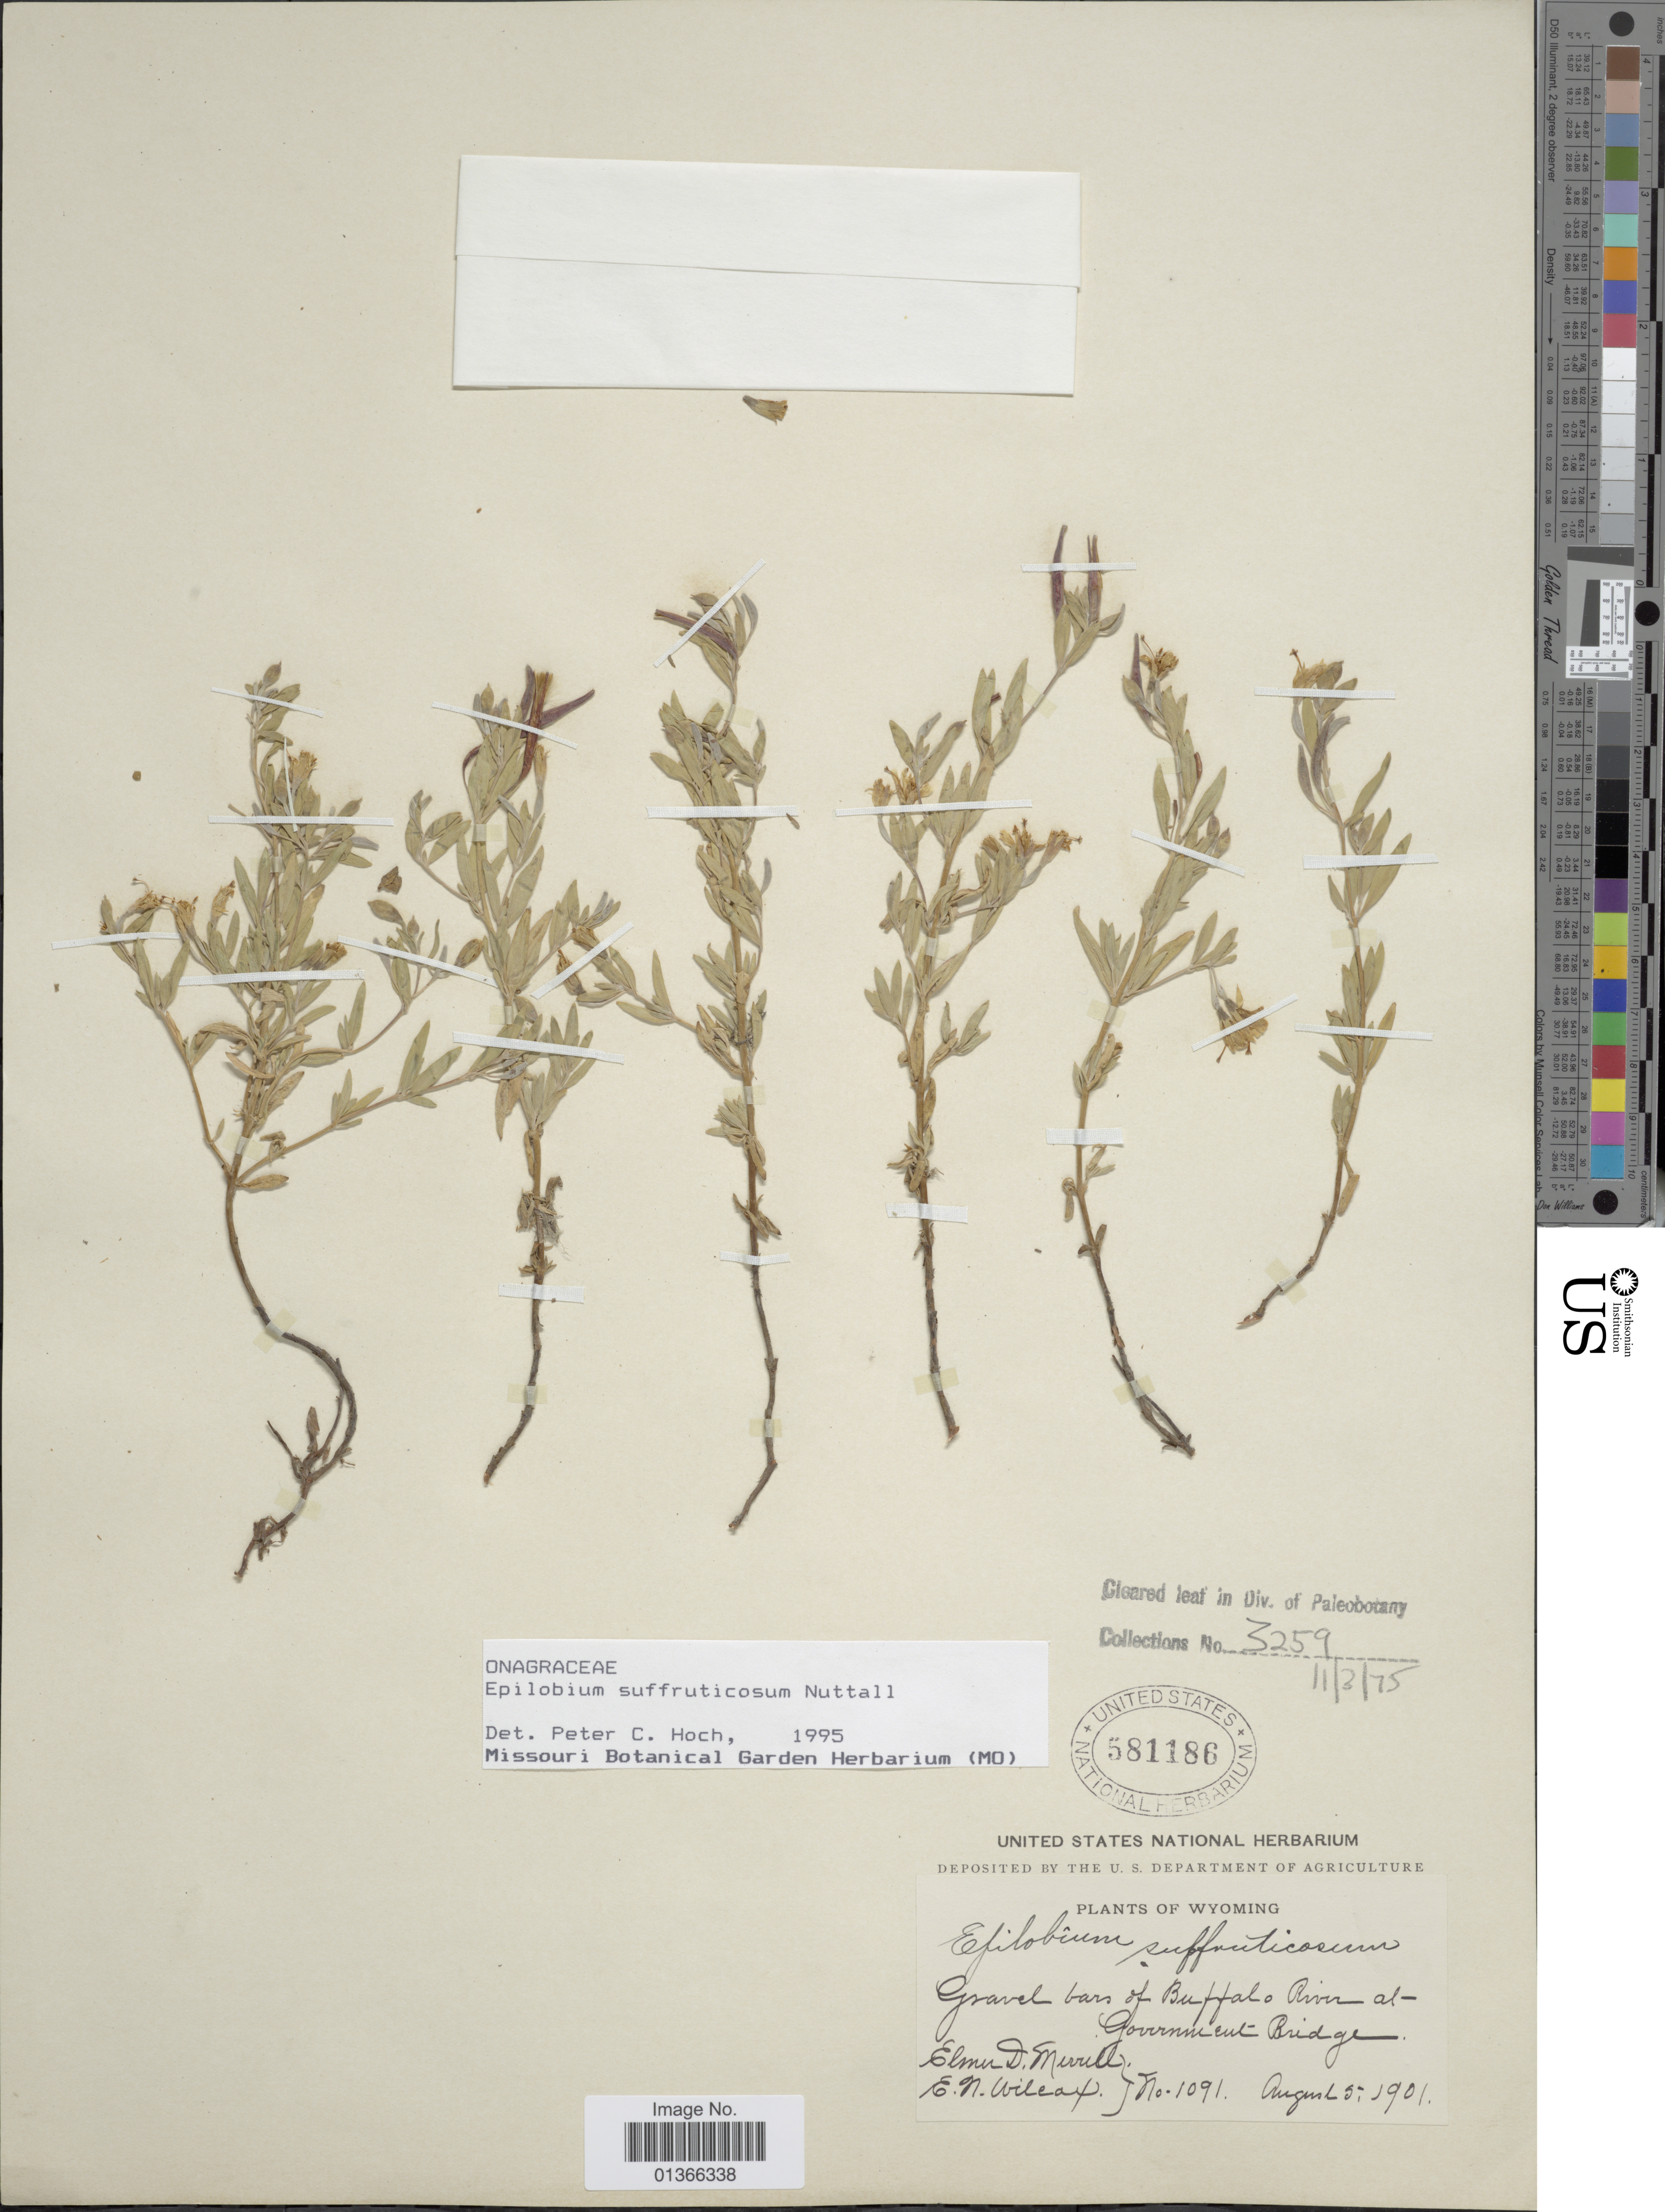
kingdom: Plantae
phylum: Tracheophyta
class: Magnoliopsida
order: Myrtales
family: Onagraceae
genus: Epilobium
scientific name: Epilobium suffruticosum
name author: Nutt. ex Torr. & A. Gray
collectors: E. D. Merrill & E. Wilcox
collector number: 1091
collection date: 1901-08-05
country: United States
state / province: Wyoming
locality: Gravel bars of Buffalo River at Government Bridge.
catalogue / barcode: US 581186